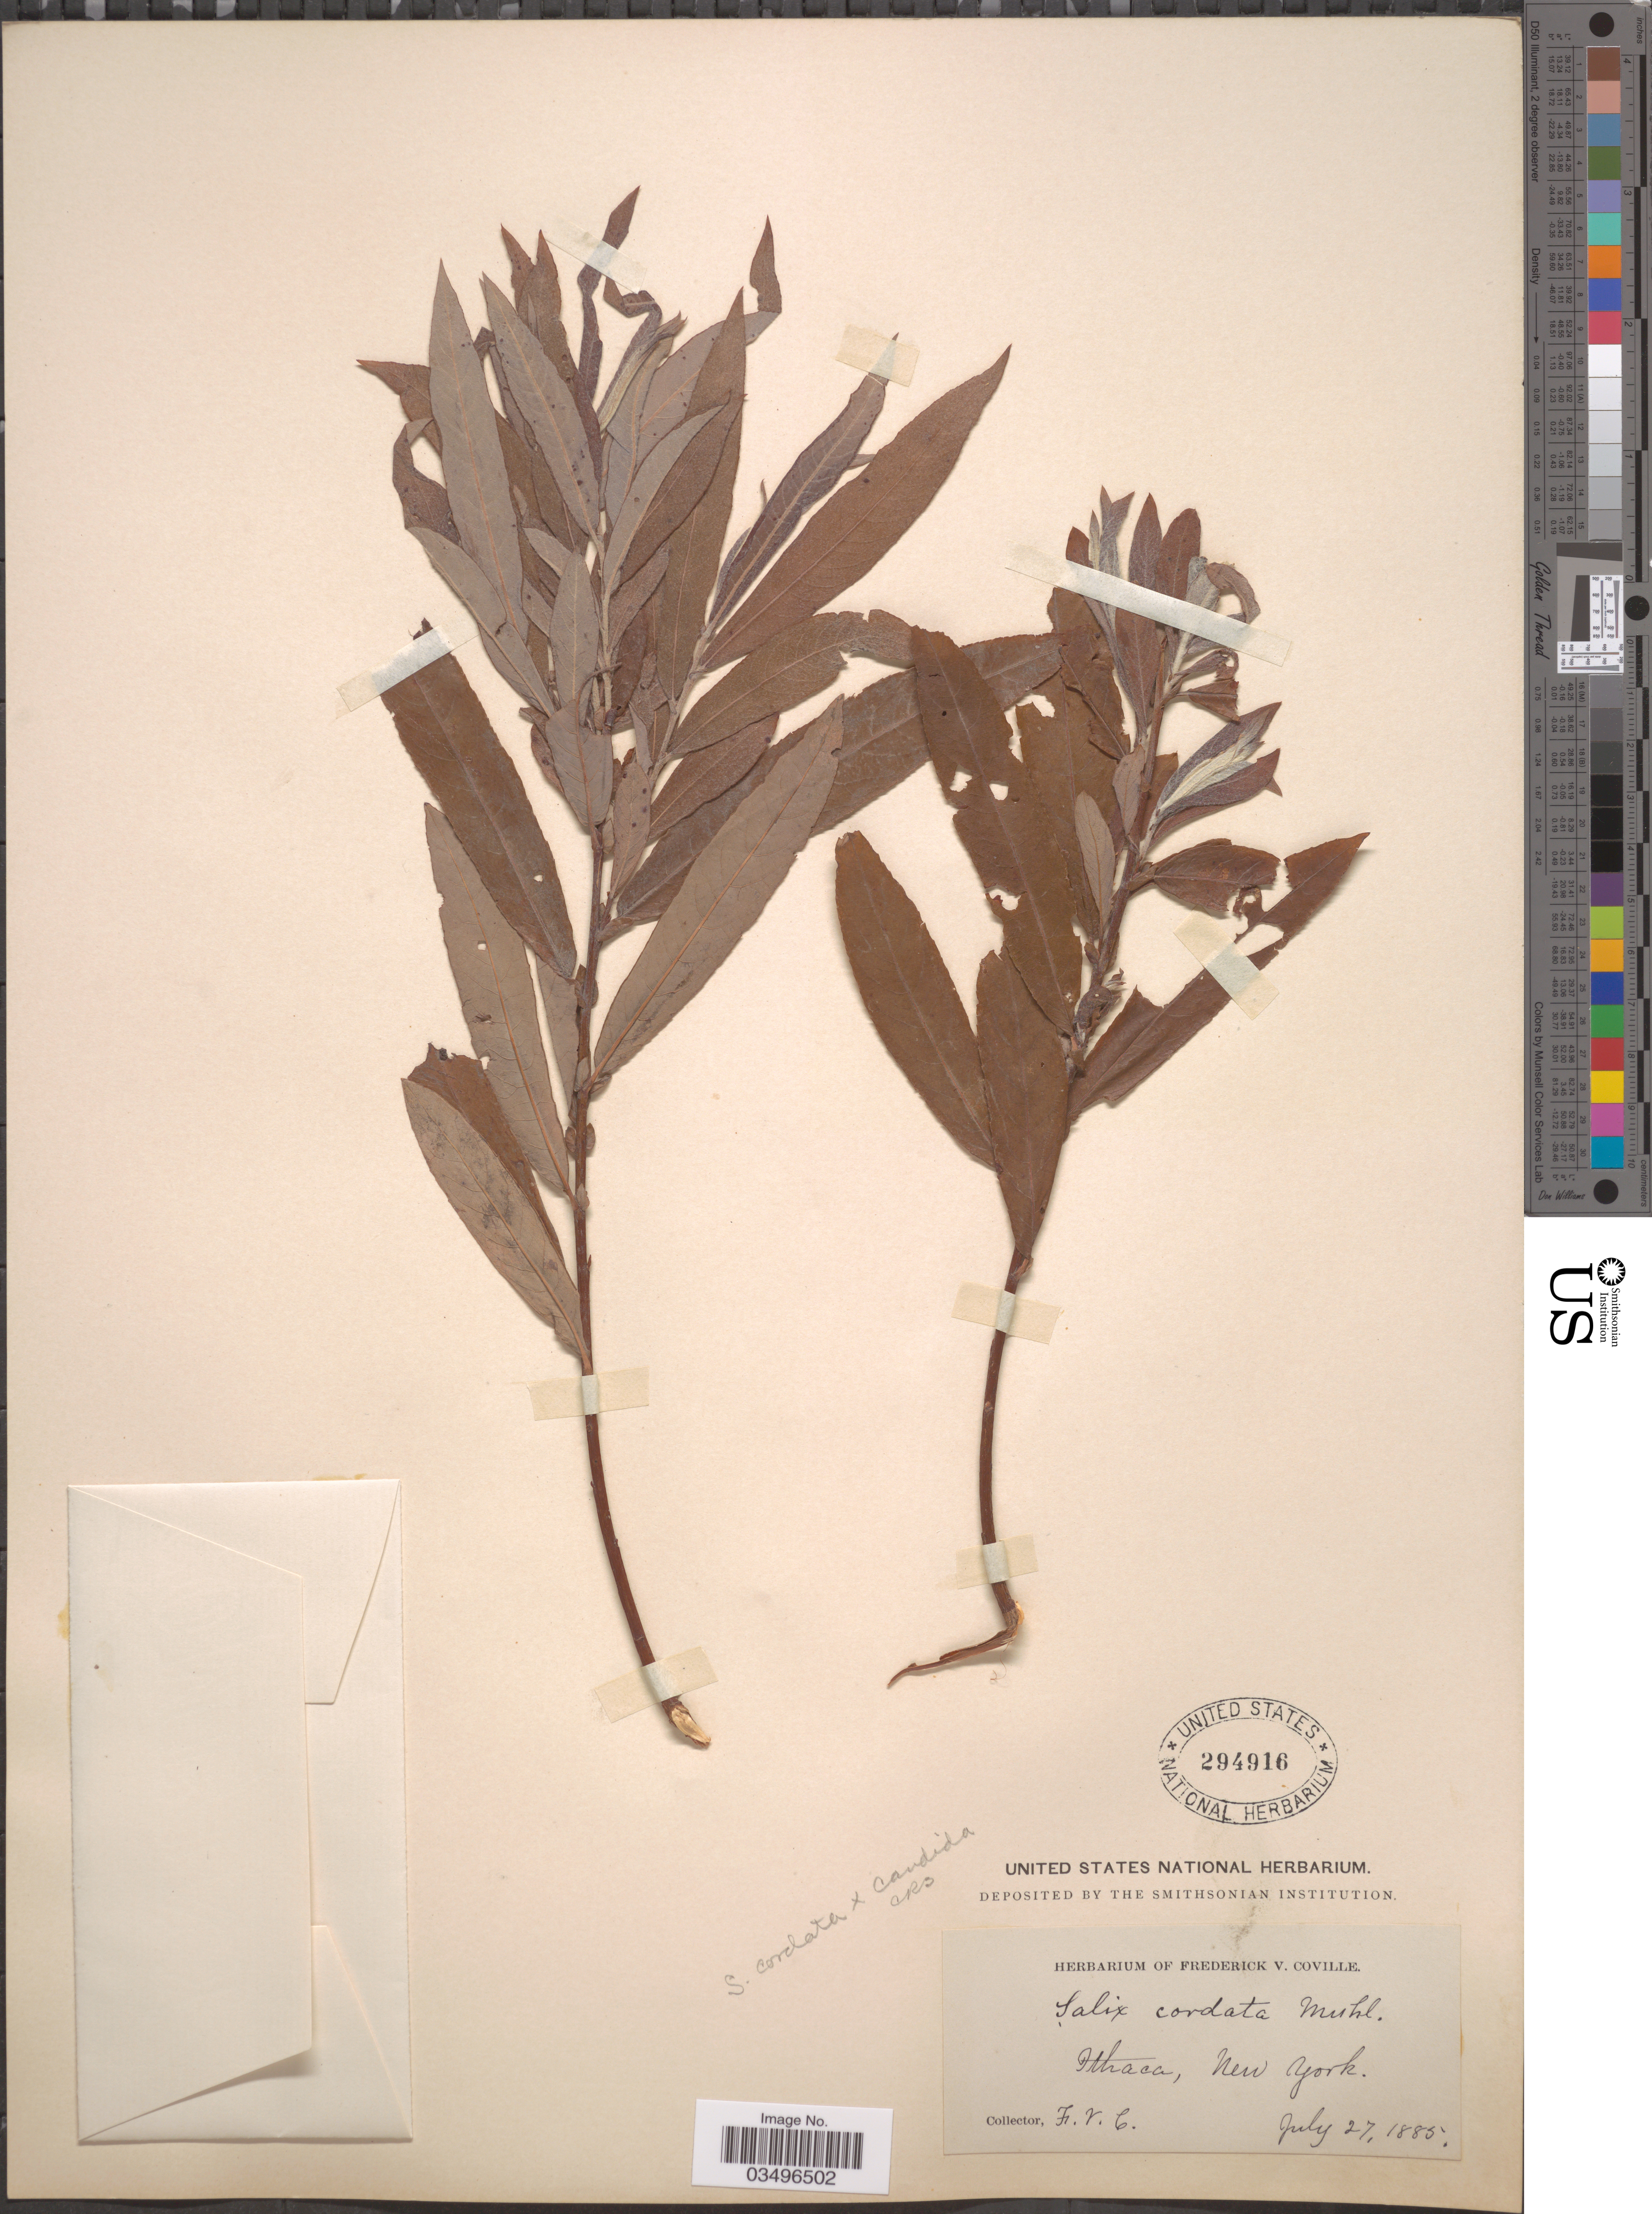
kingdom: Plantae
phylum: Tracheophyta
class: Magnoliopsida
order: Malpighiales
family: Salicaceae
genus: Salix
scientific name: Salix cordata x S. candida Flüggé ex Willd.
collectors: F. V. Coville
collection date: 1885-07-27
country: United States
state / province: New York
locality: Ithaca.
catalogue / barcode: US 294916